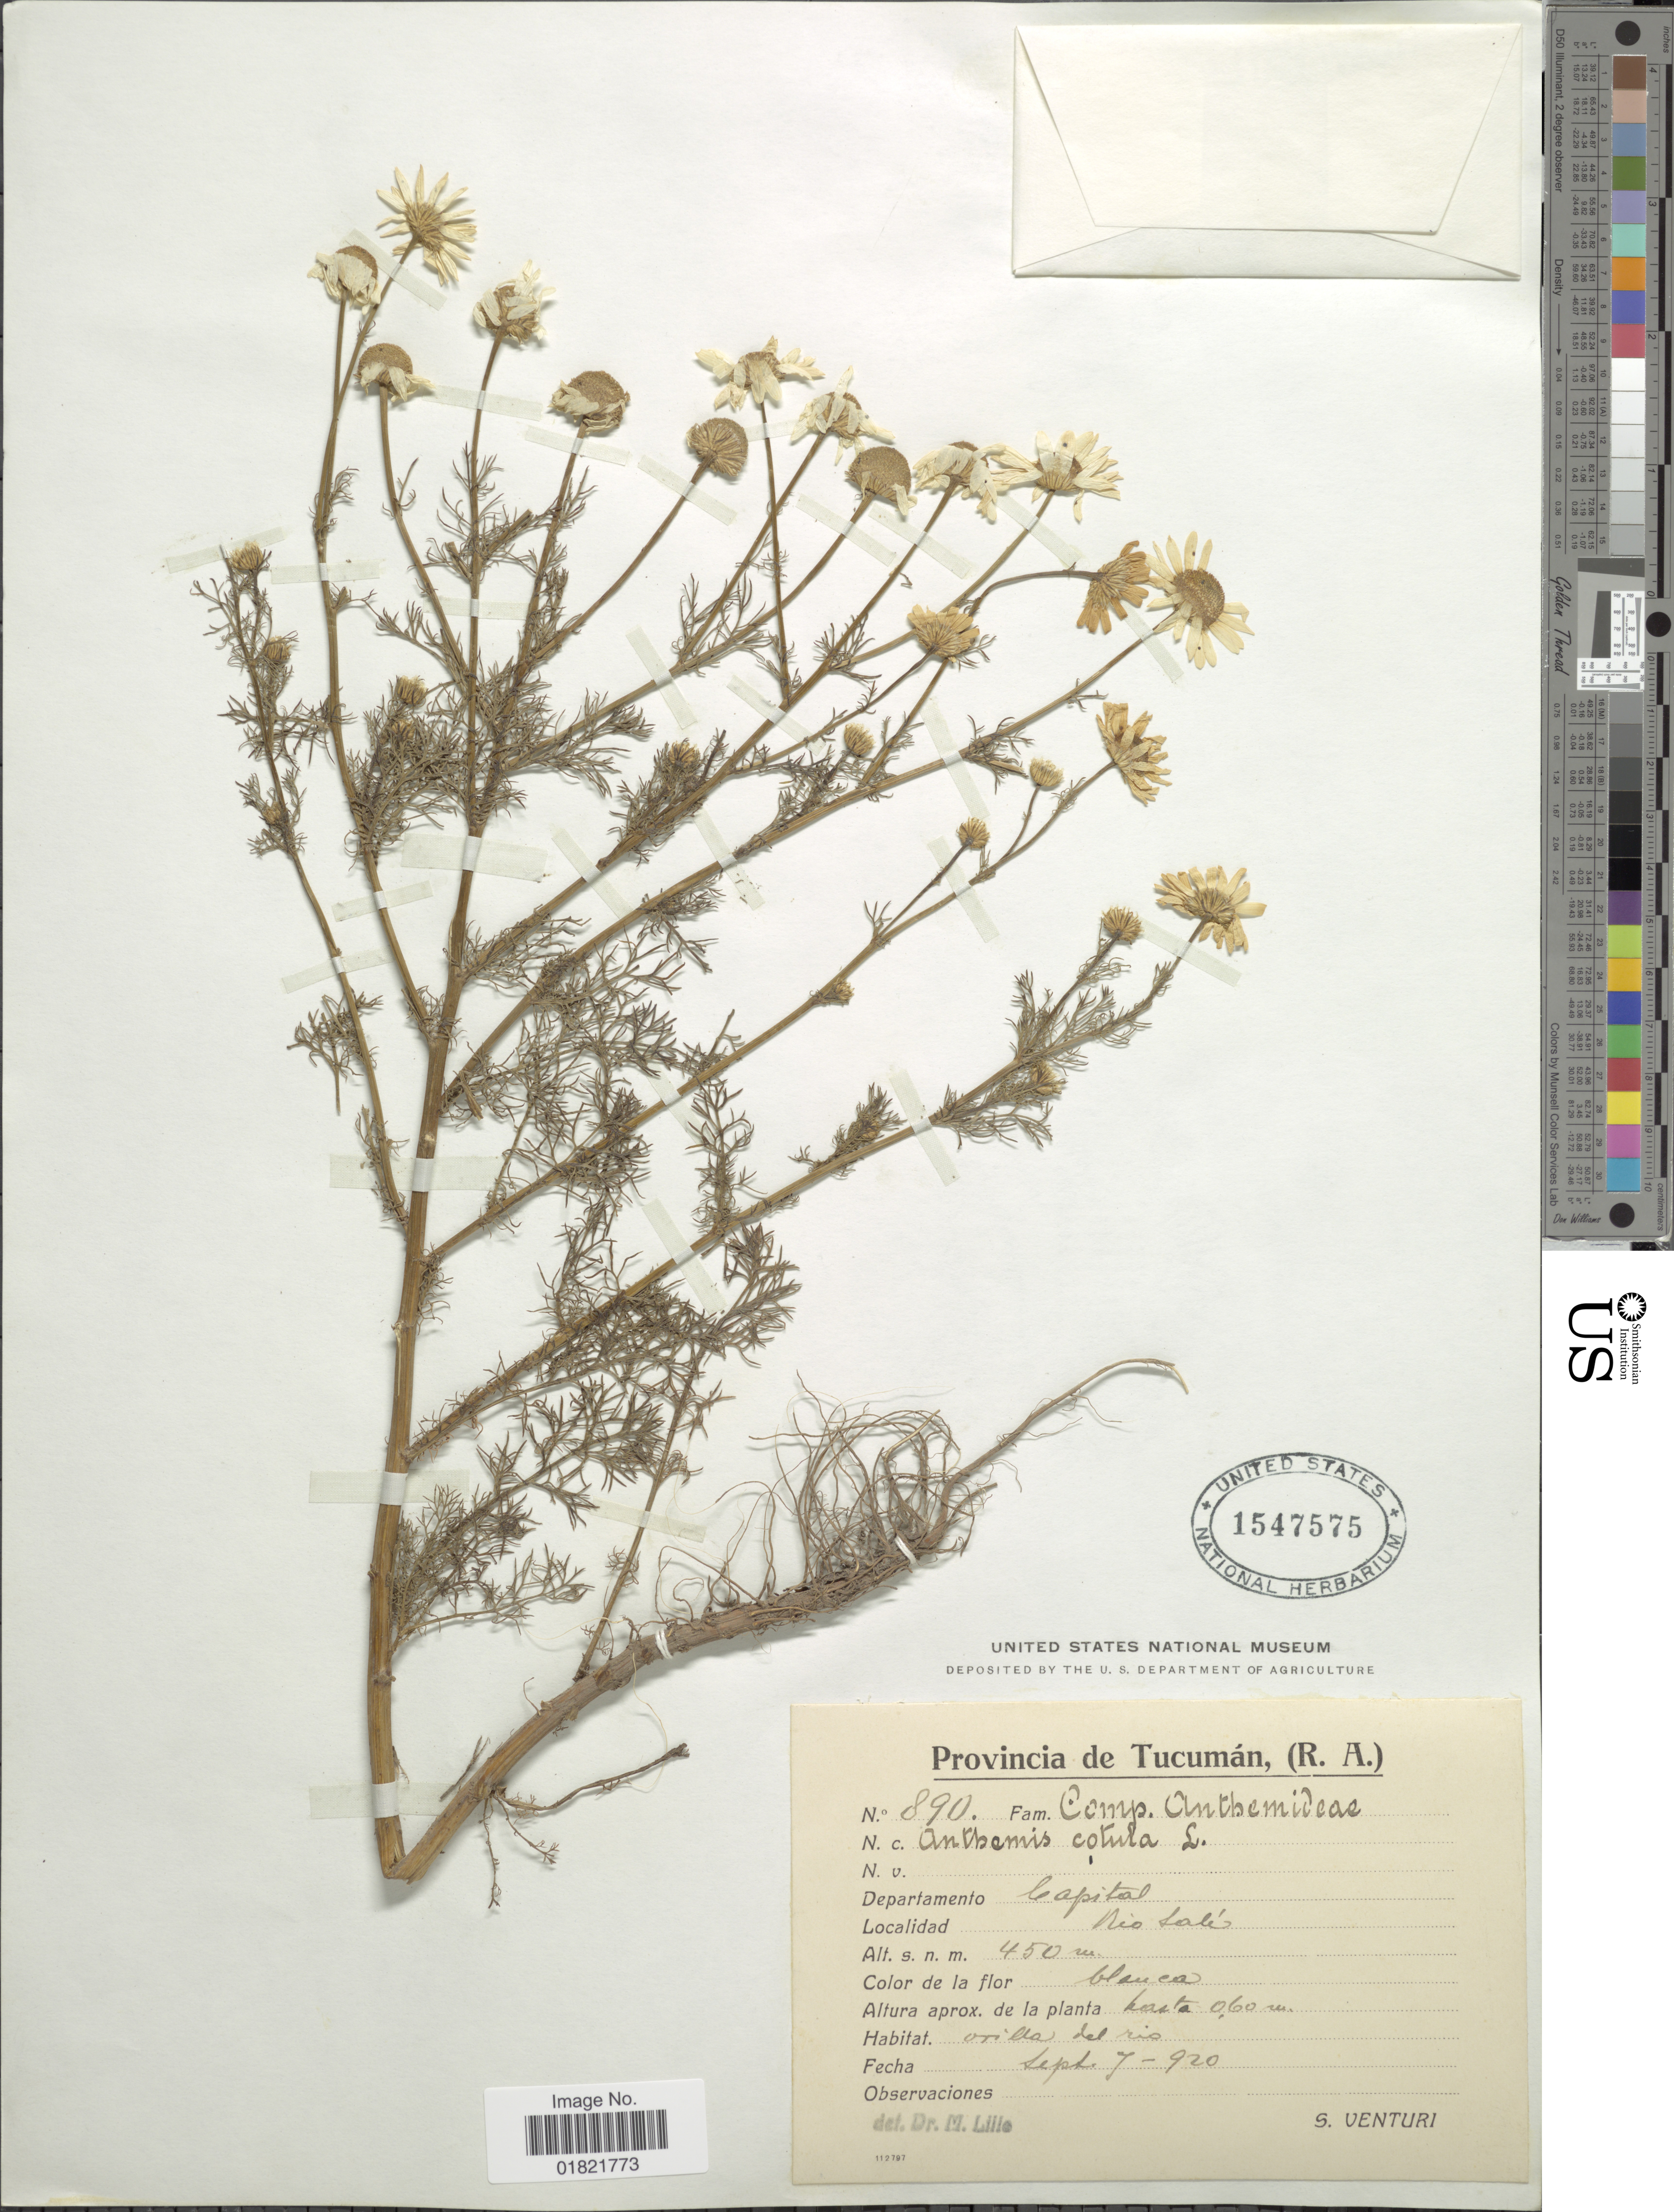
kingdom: Plantae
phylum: Tracheophyta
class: Magnoliopsida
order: Asterales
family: Asteraceae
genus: Anthemis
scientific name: Anthemis cotula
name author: L.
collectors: S. Venturi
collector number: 890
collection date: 1920-09-07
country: Argentina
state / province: Tucuman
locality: Departamento Capital, Rio Sali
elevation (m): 450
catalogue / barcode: US 1547575